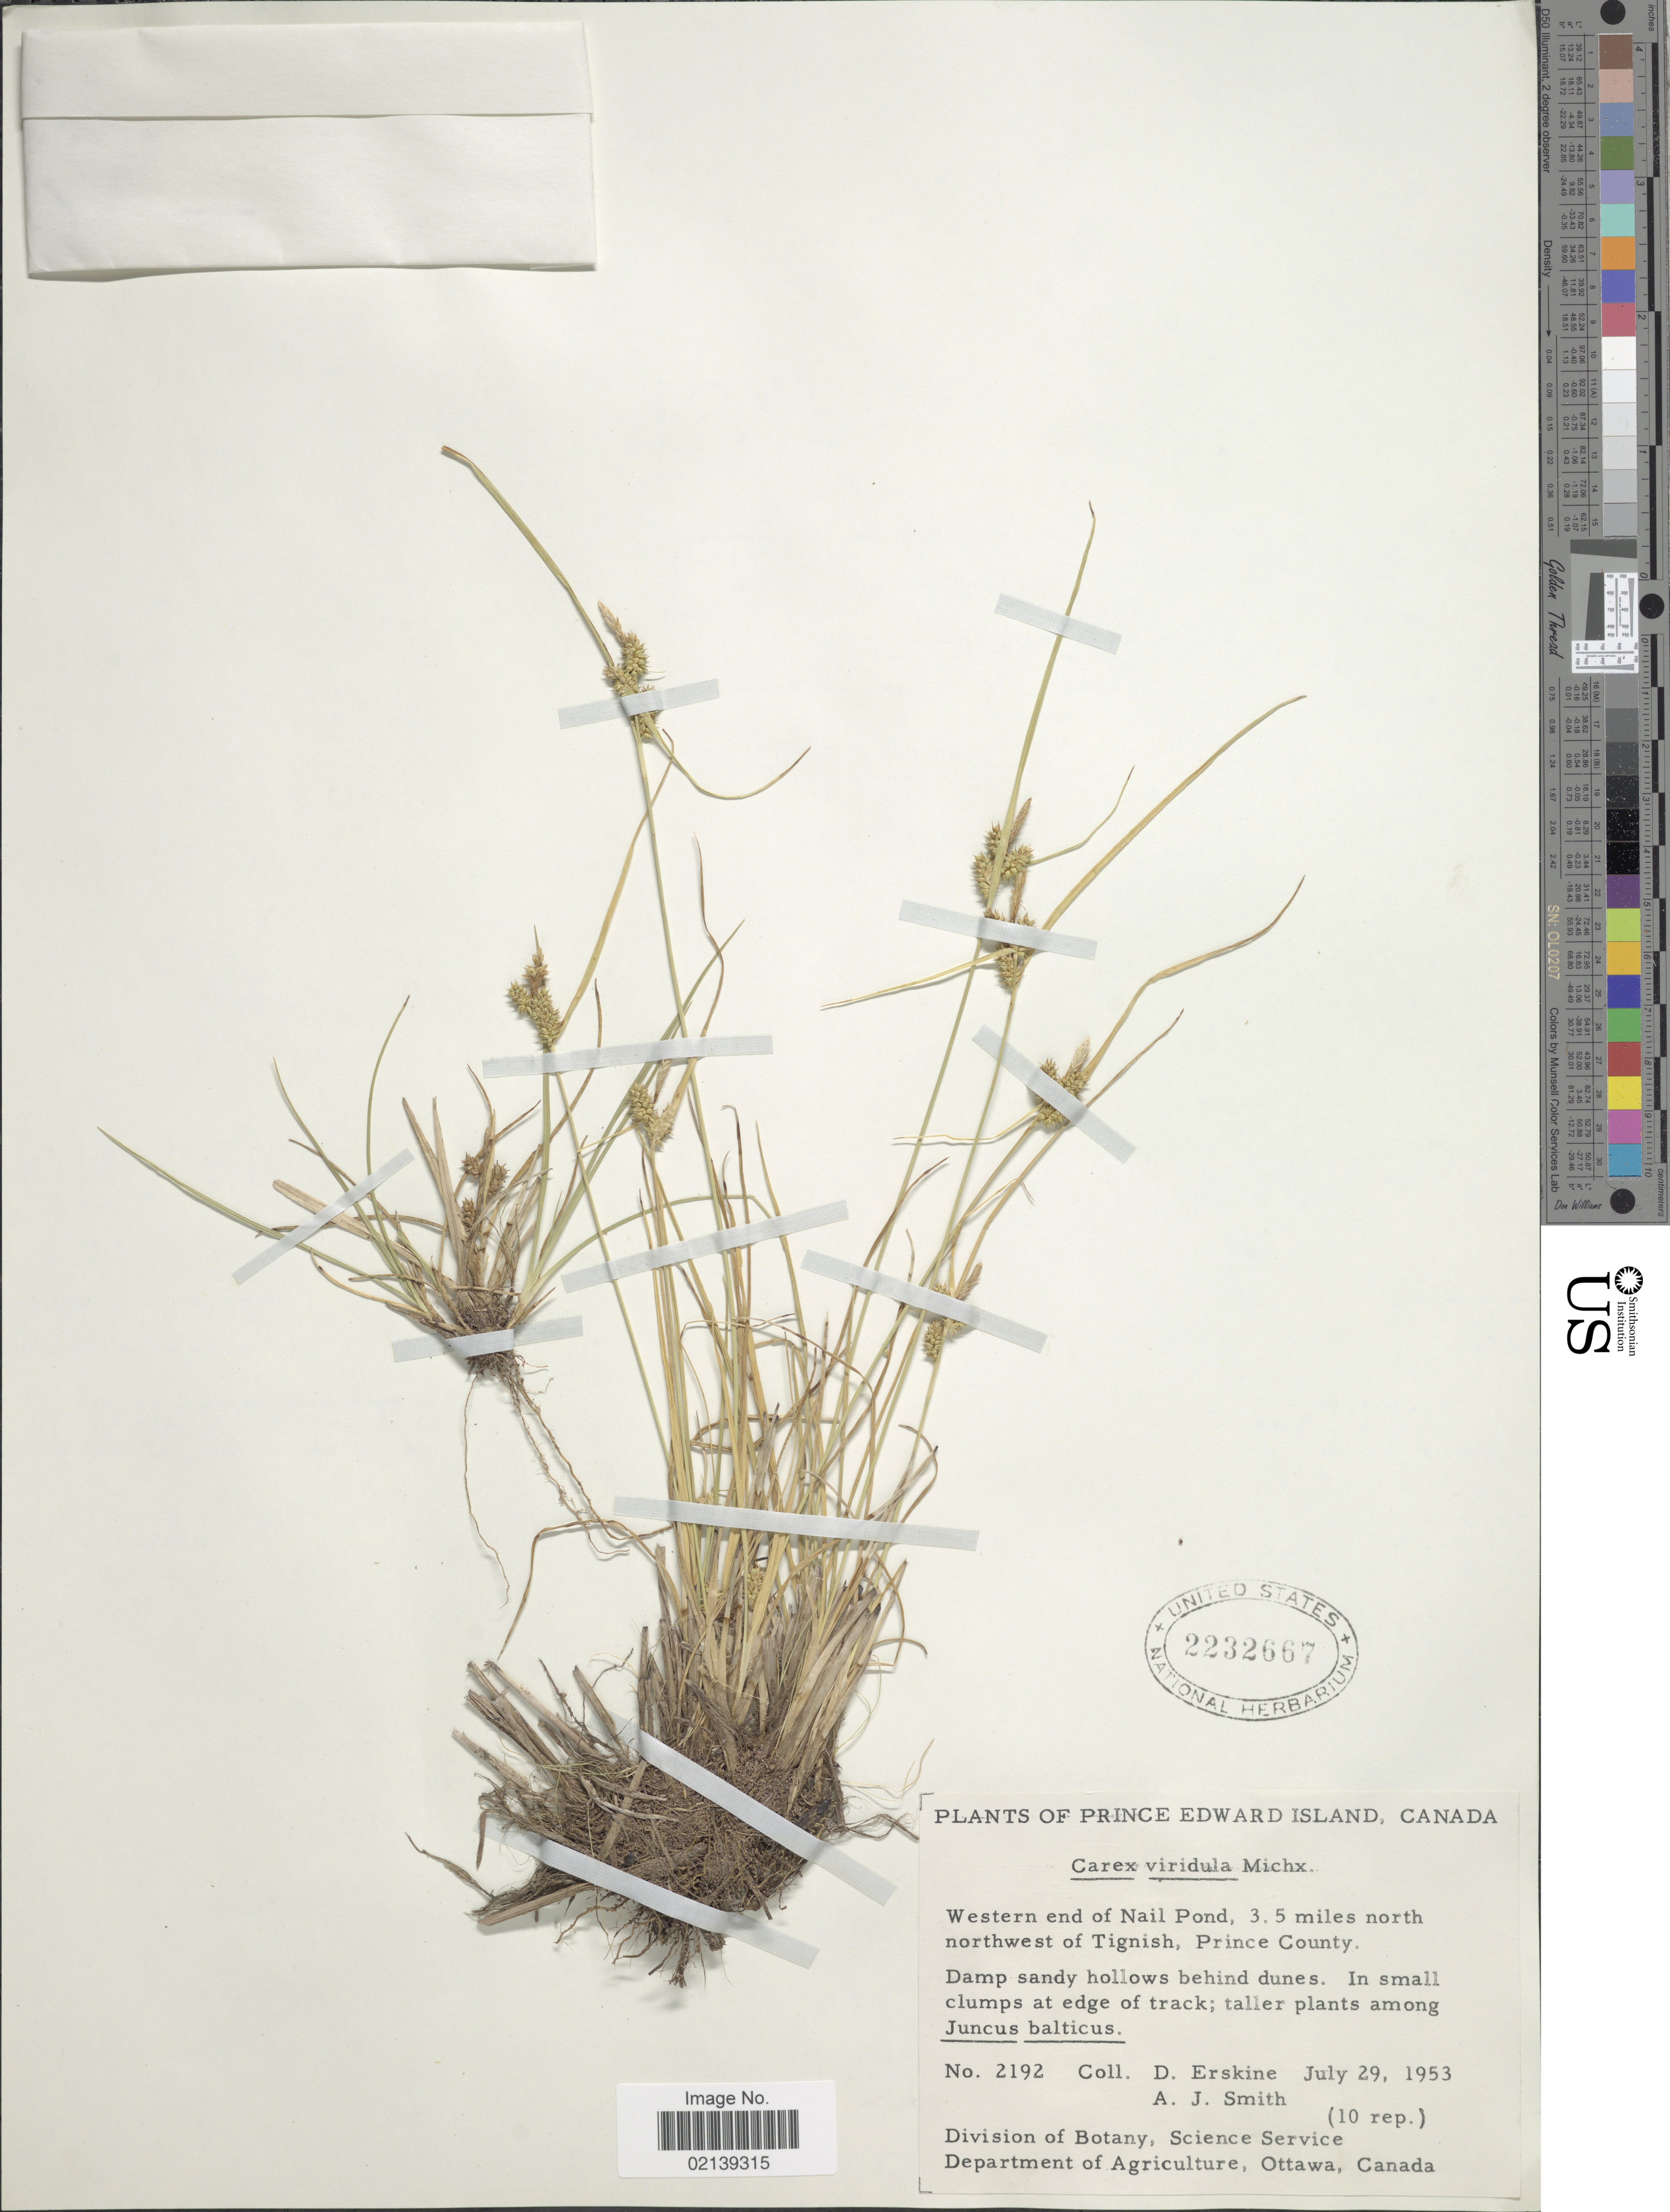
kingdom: Plantae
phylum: Tracheophyta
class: Liliopsida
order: Poales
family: Cyperaceae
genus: Carex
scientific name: Carex oederi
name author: Retz.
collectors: D. Erskine & A. J. E. Smith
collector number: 2192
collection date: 1953-07-29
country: Canada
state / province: Prince Edward Island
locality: Westerne nd of Nail Pond, 3.5 miles north northwest of Tignish, Prince County, in small clumps at edge of track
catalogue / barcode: US 2232667